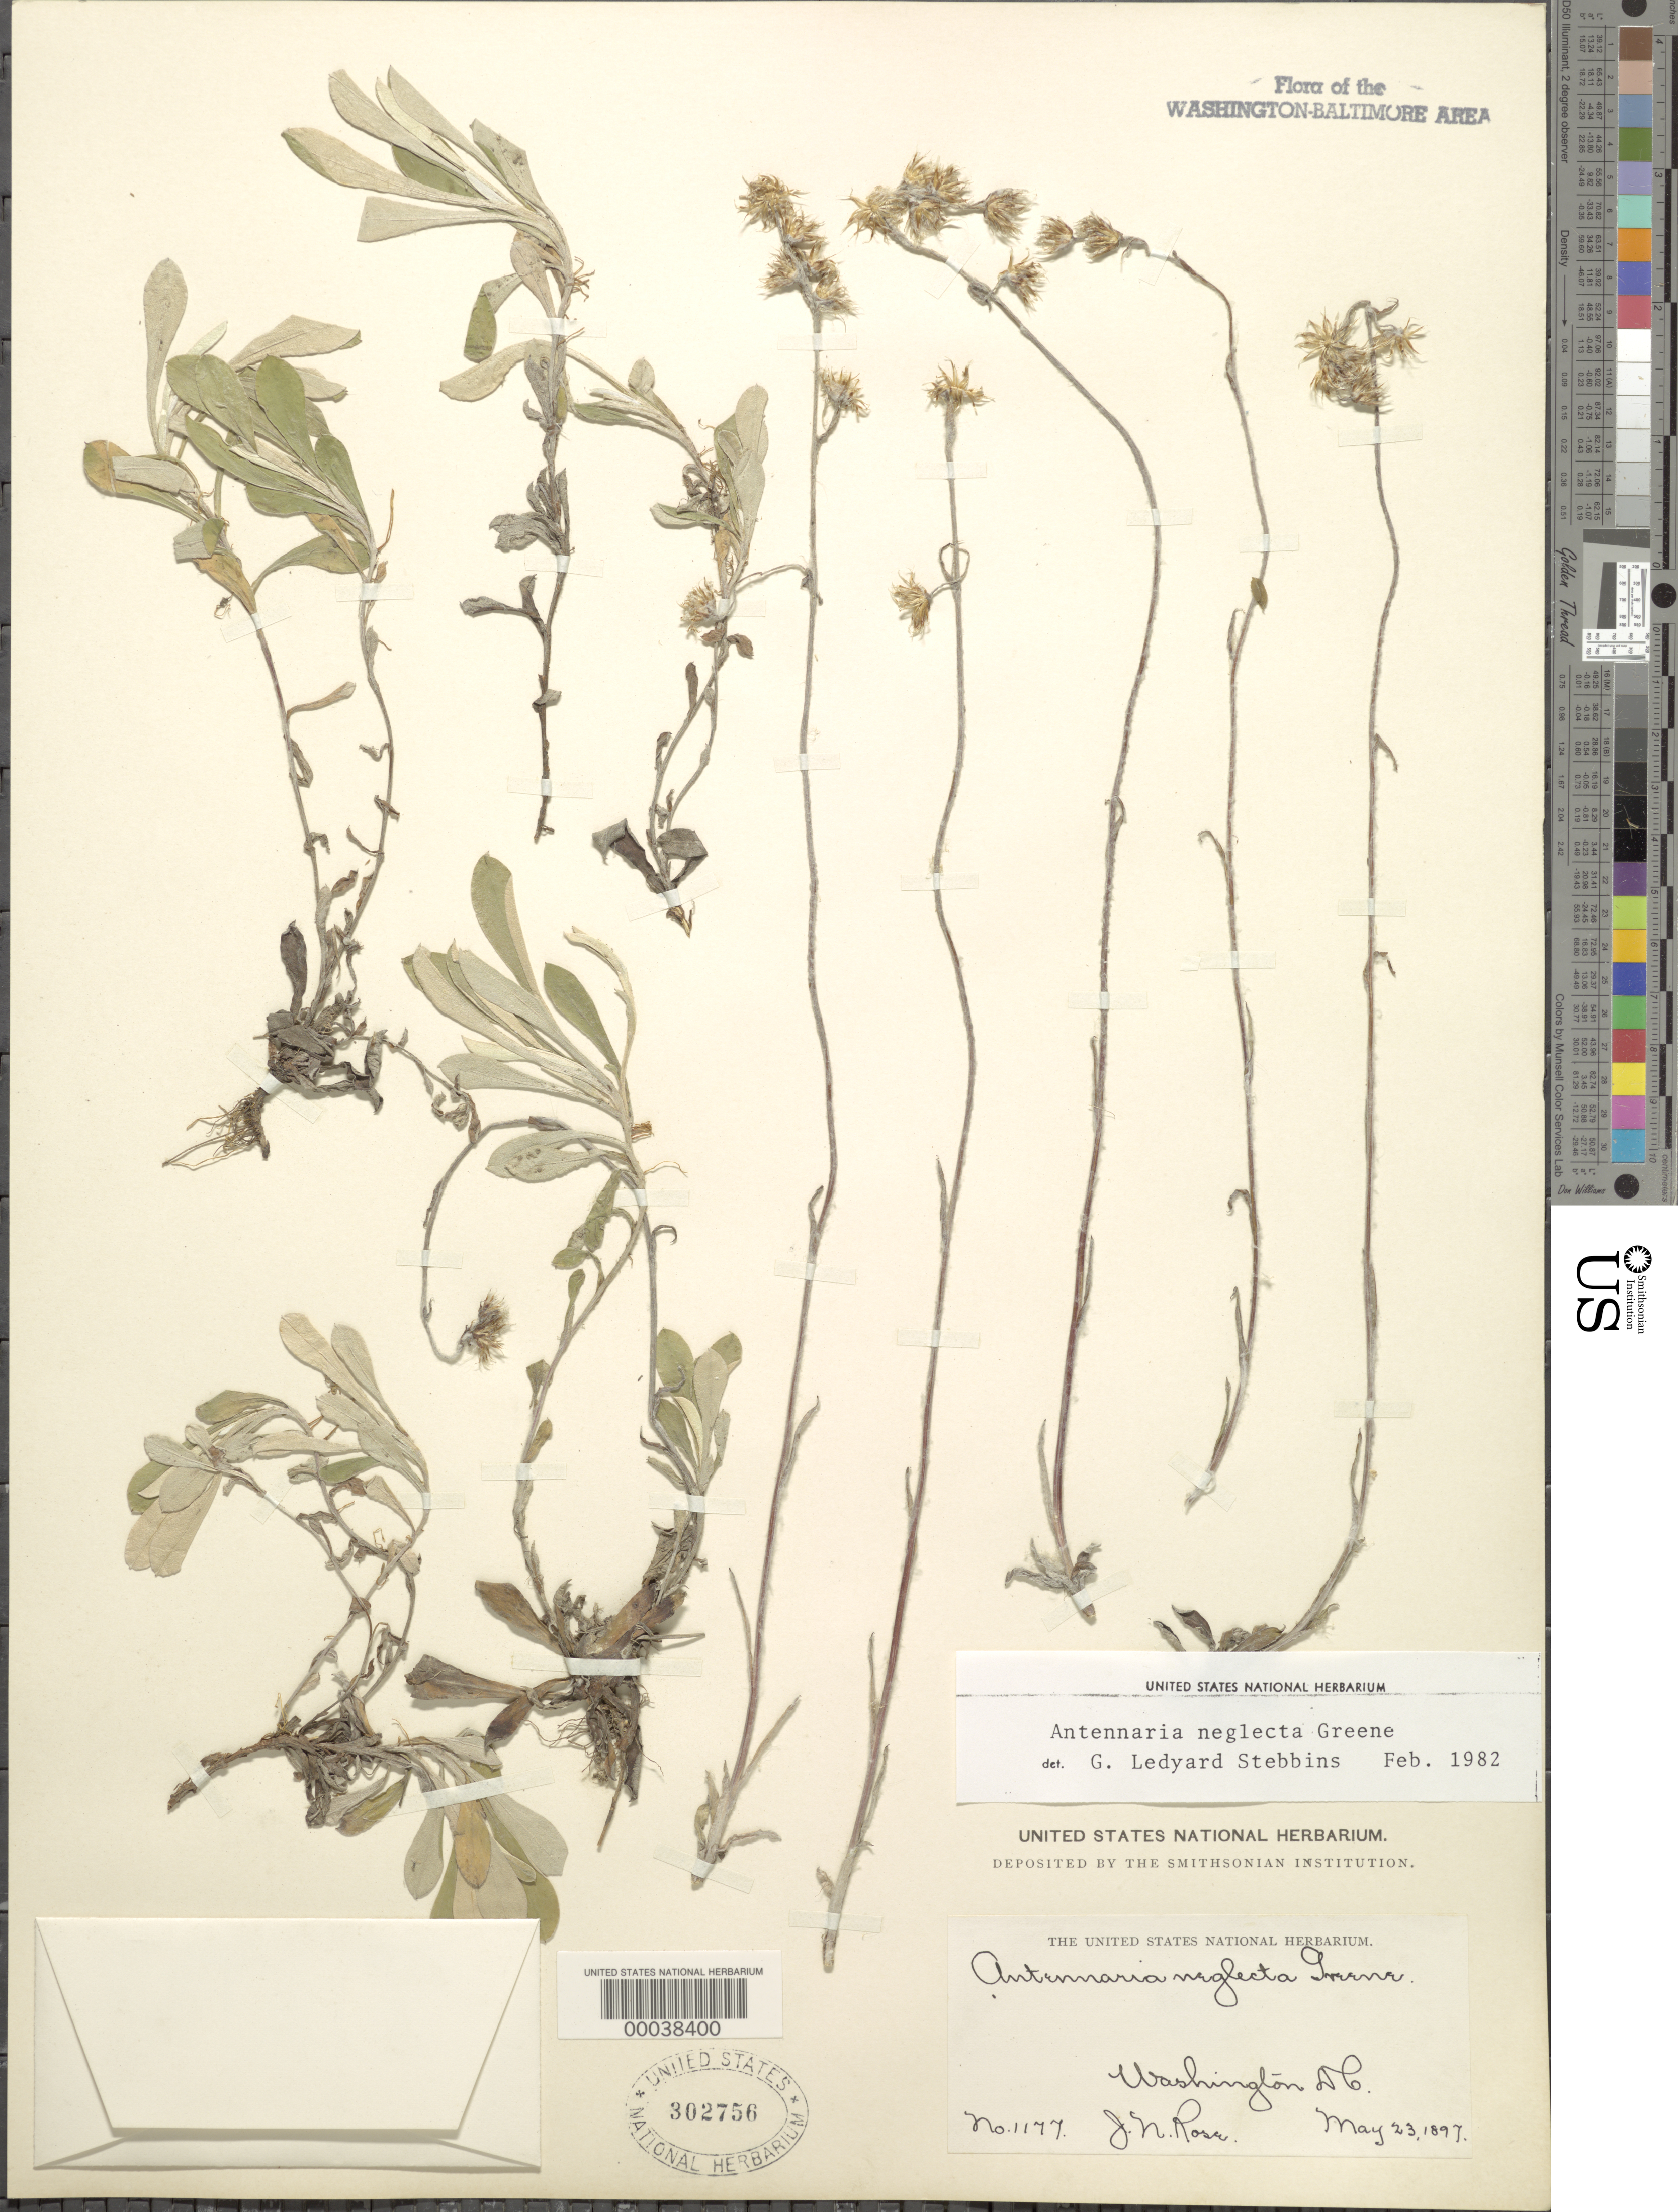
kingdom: Plantae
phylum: Tracheophyta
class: Magnoliopsida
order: Asterales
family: Asteraceae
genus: Antennaria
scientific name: Antennaria neglecta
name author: Greene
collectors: J. N. Rose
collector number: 1177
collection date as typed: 23 May 1897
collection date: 1897-05-23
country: United States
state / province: District of Columbia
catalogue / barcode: US 302756